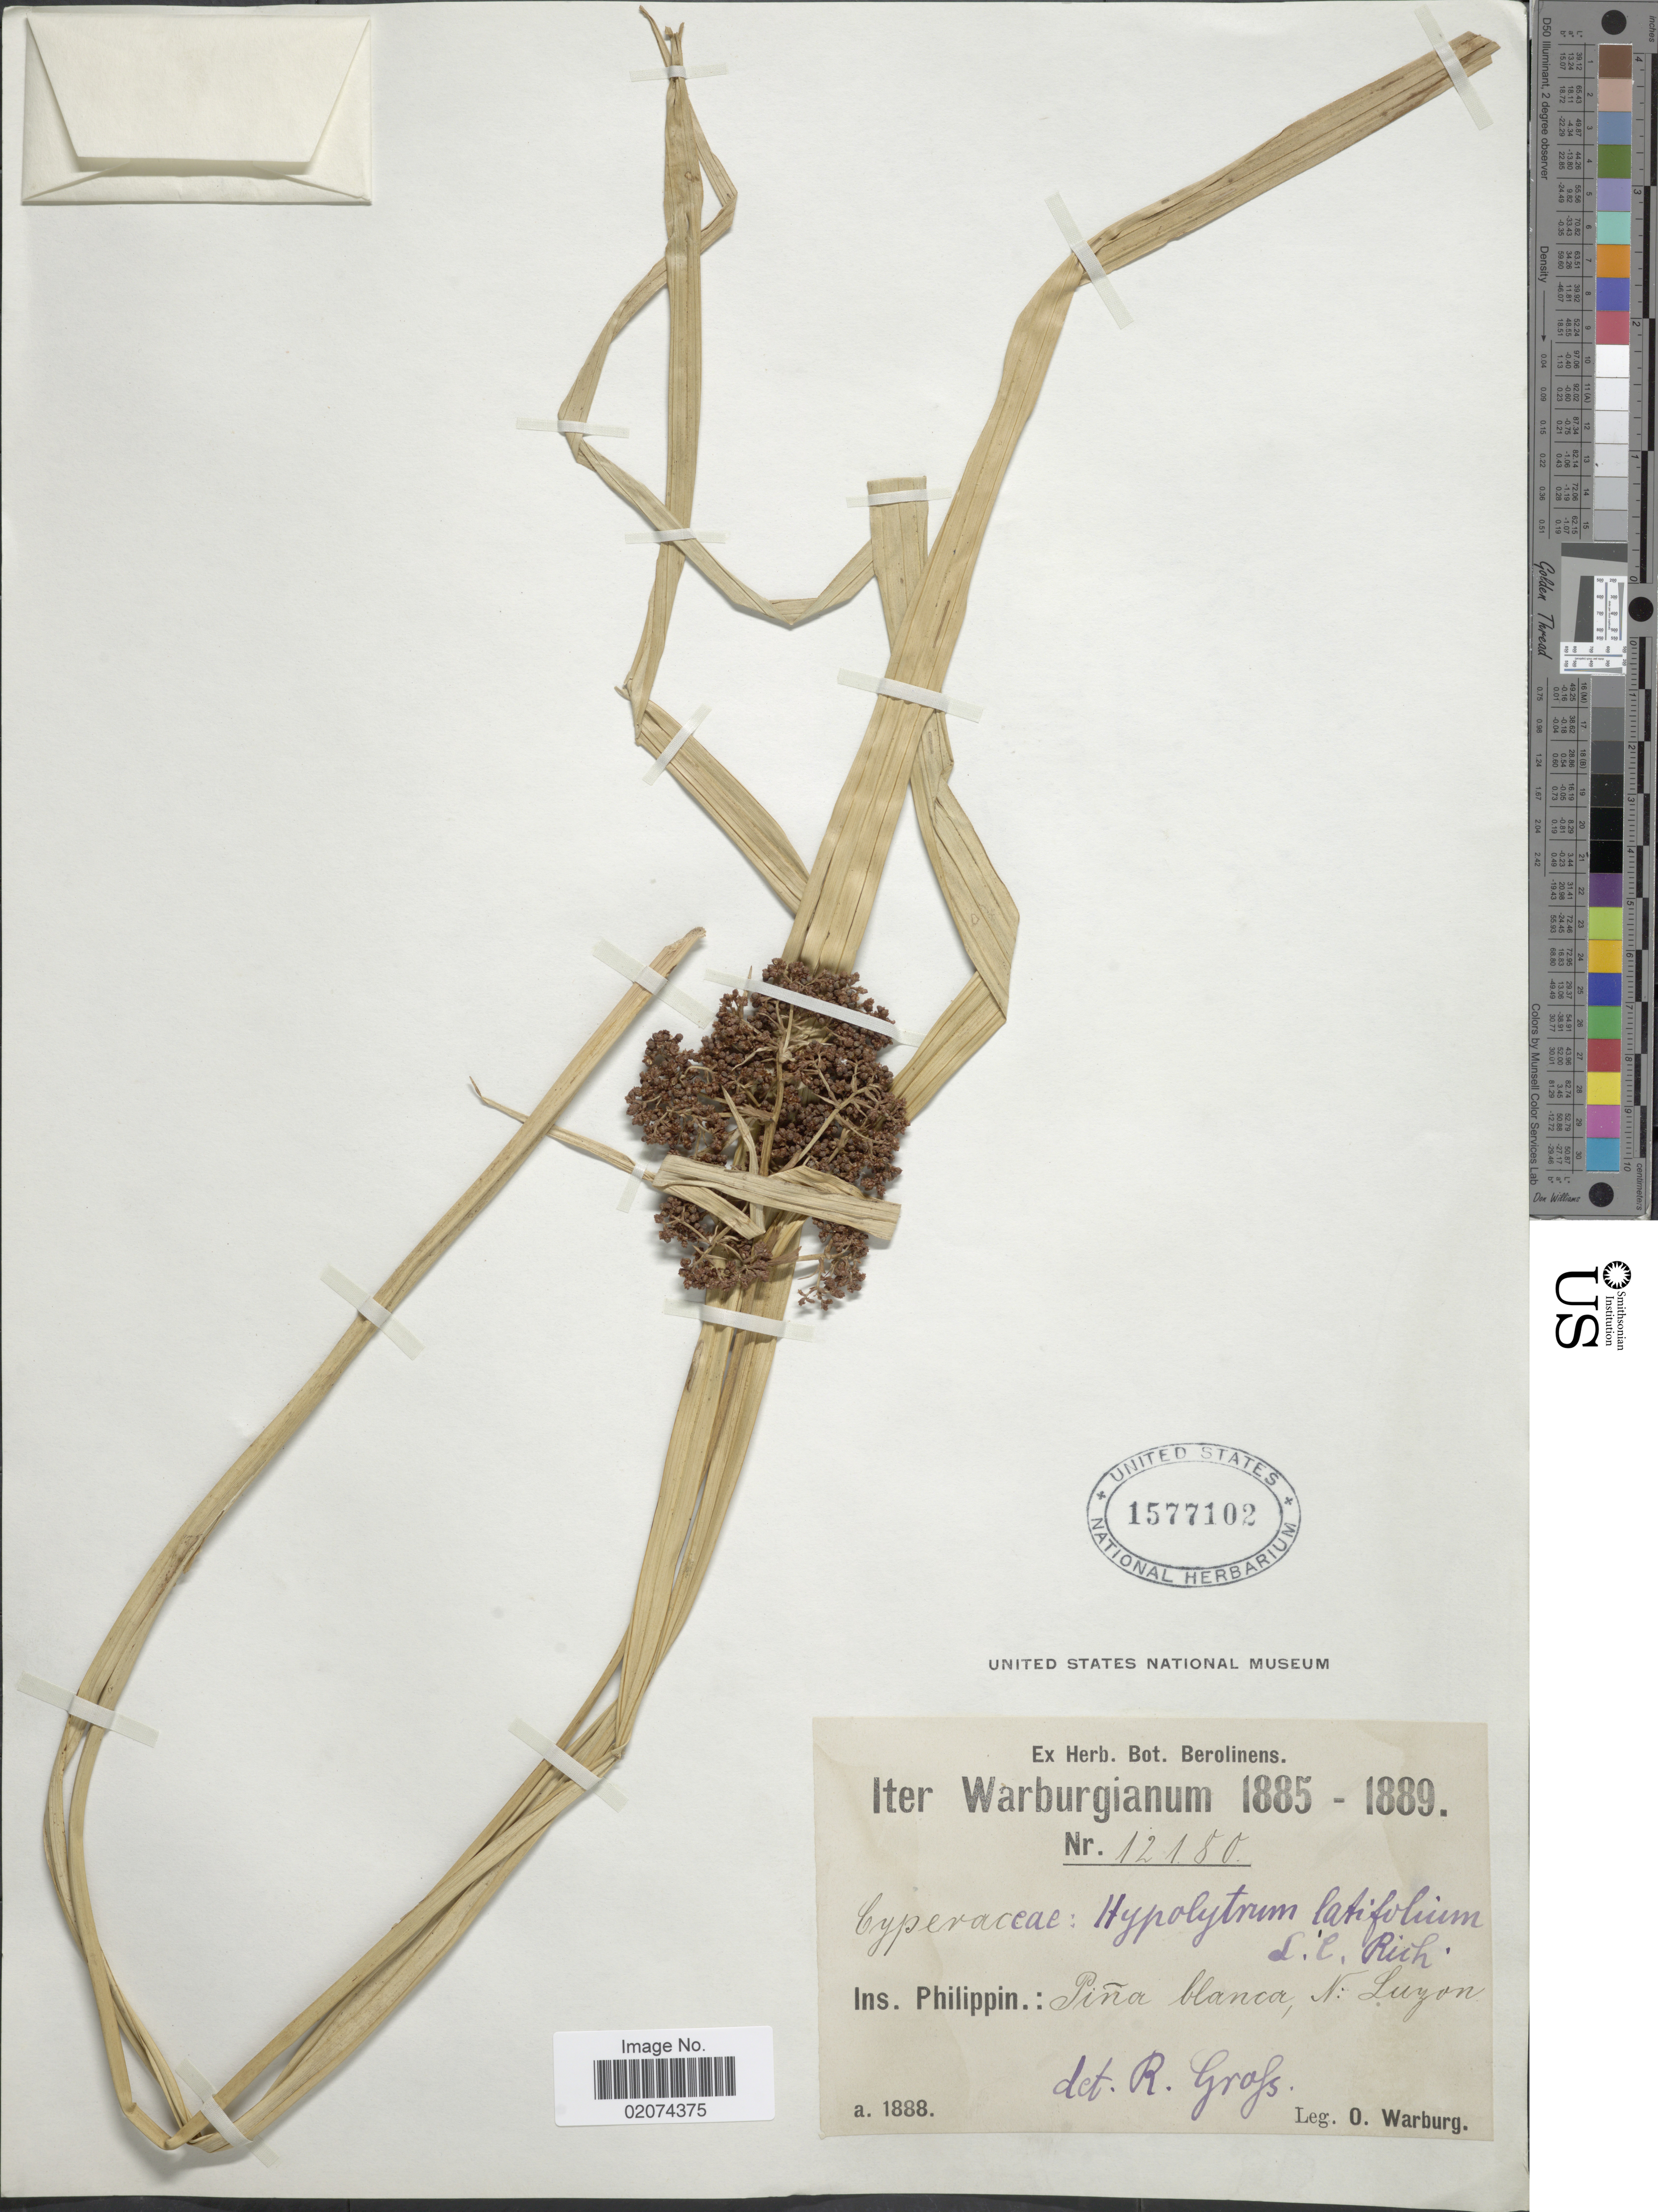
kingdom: Plantae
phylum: Tracheophyta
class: Liliopsida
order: Poales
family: Cyperaceae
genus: Hypolytrum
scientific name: Hypolytrum nemorum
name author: (Vahl) Spreng.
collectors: O. Warburg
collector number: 12180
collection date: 1888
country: Philippines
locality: Ins. Philippin.: Pina blanca, N. Luzon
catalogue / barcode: US 1577102